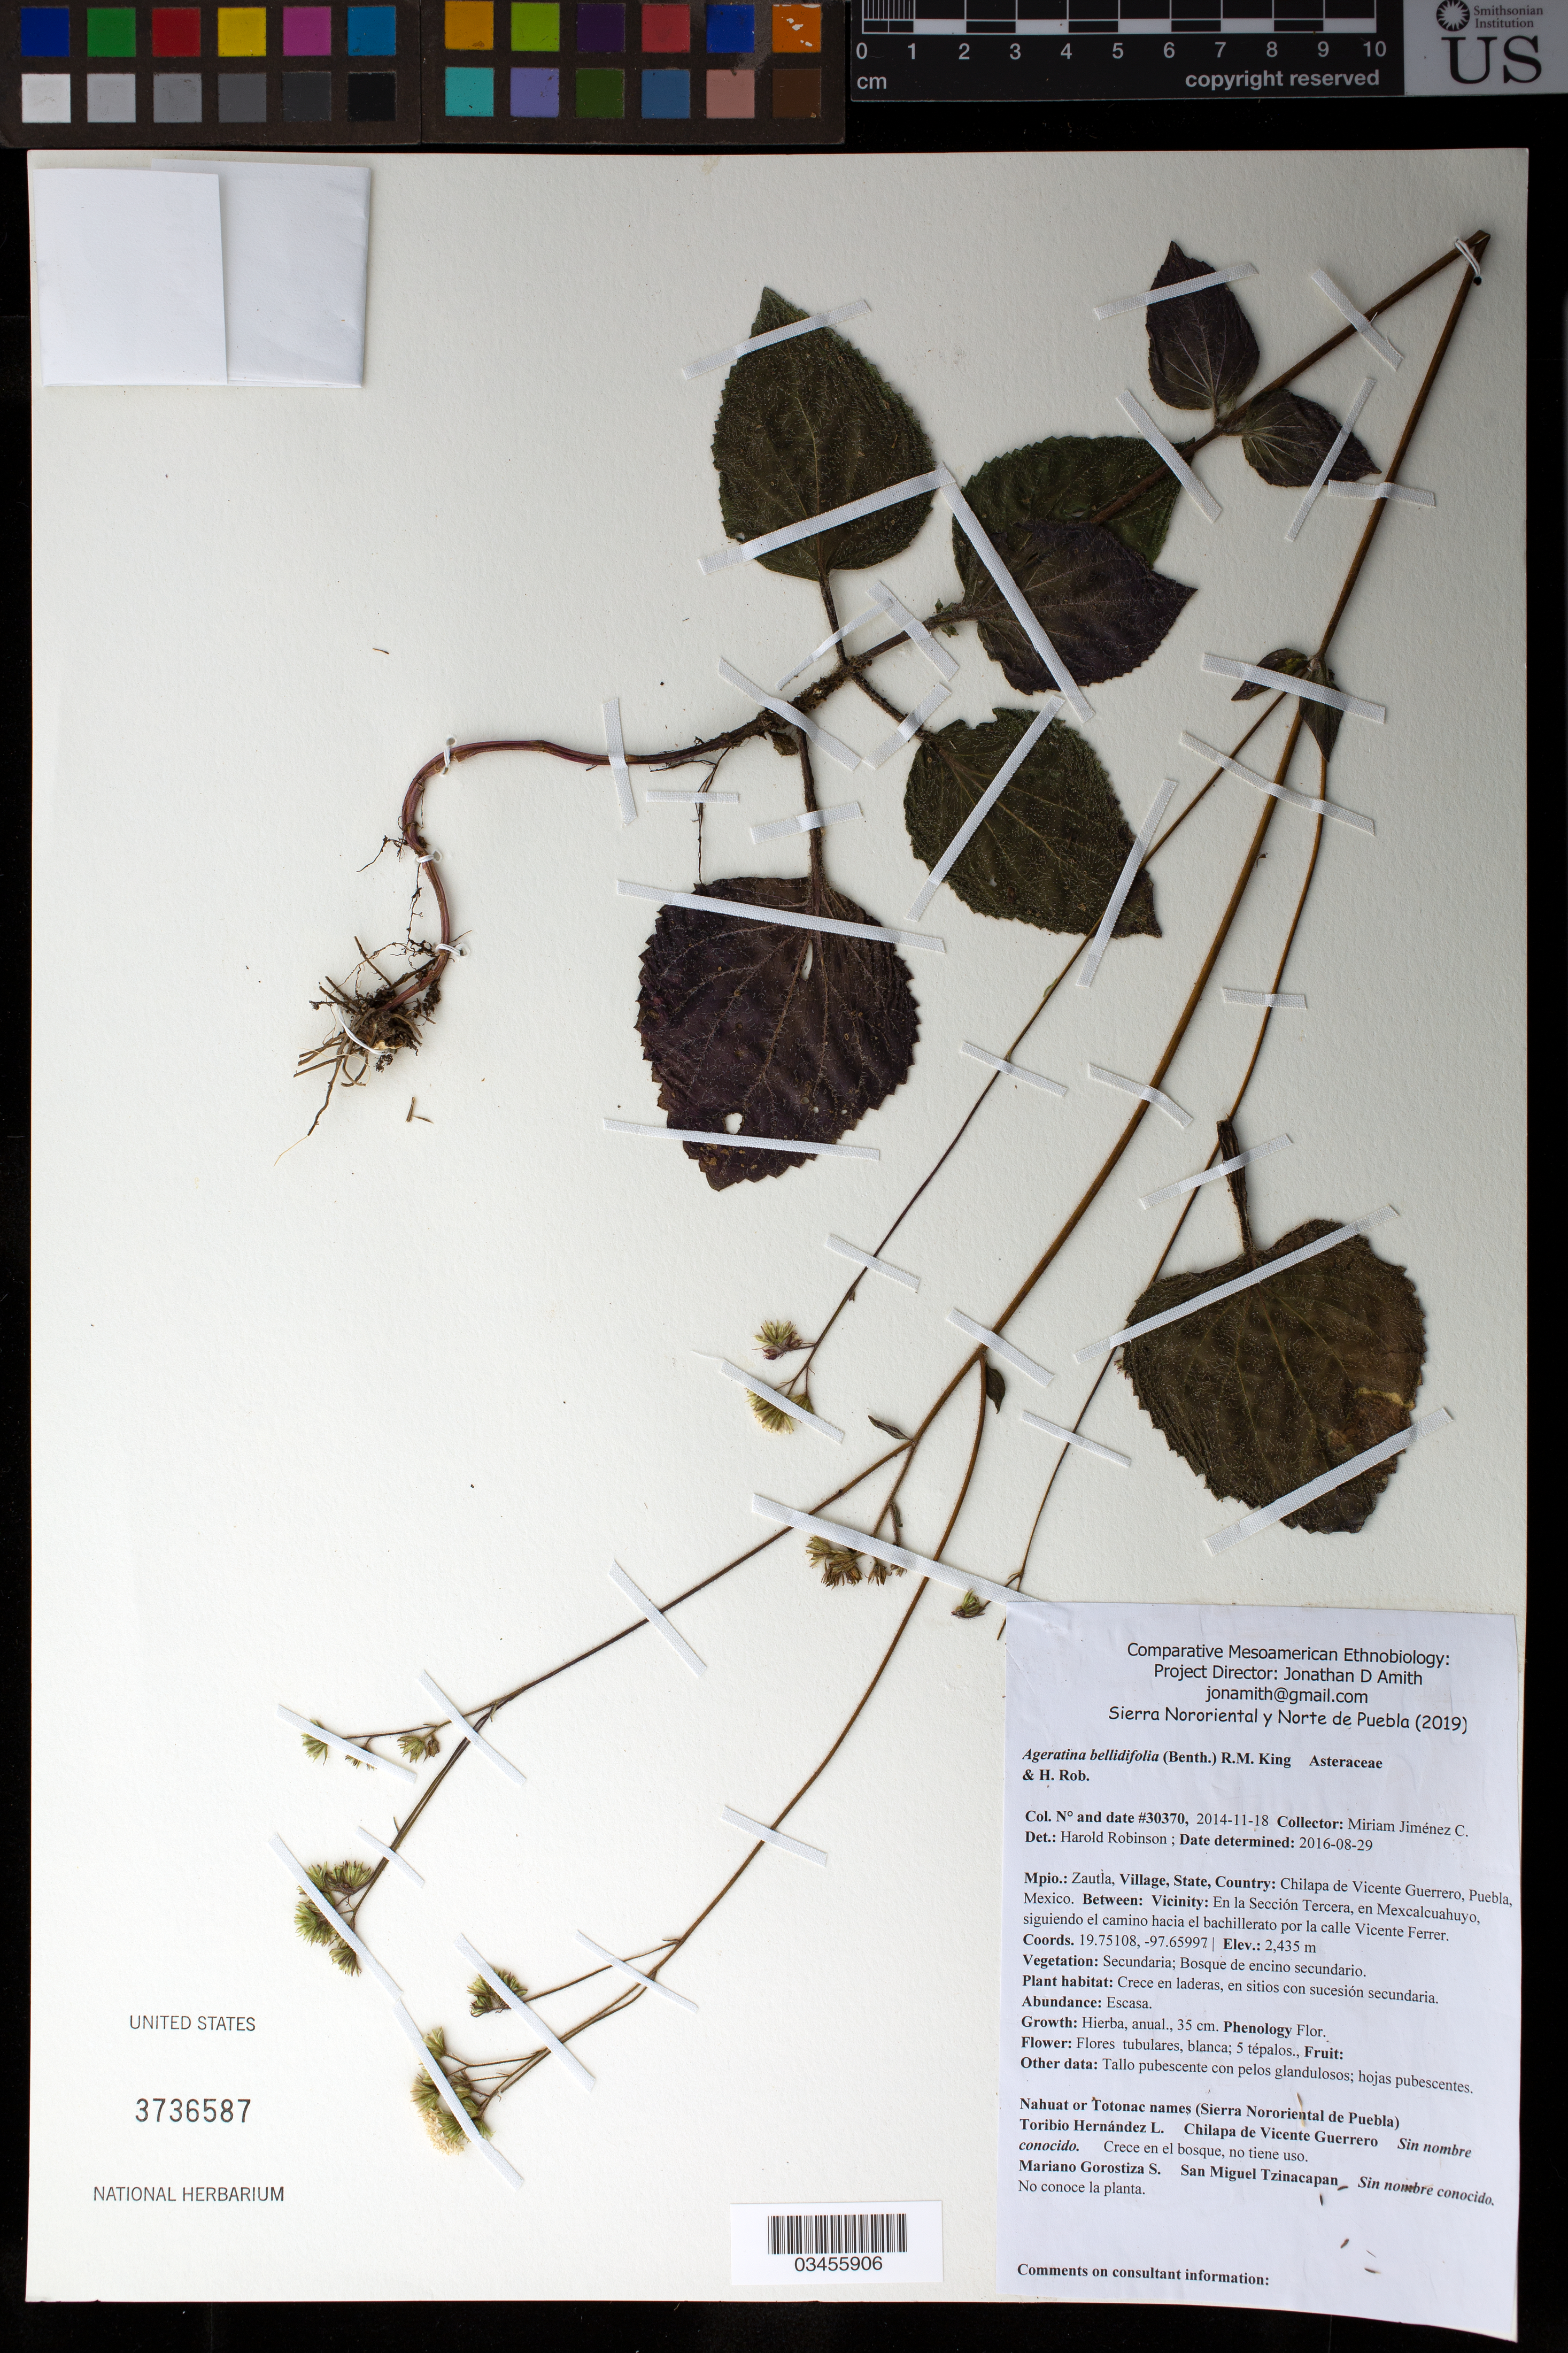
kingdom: Plantae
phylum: Tracheophyta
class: Magnoliopsida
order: Asterales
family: Asteraceae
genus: Ageratina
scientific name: Ageratina bellidifolia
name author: (Benth.) R.M. King & H. Rob.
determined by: Robinson, Harold E., (US)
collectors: M. Jiménez Chimil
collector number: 30370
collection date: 2014-11-18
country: México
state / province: Puebla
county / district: Zautla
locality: PUEBLO: Chilapa de Vicente Guerrero; LOCALIDAD EXACTA: En la Sección Tercera, en Mexcalcuahuyo, siguiendo el camino hacia el bachillerato por la calle Vicente Ferrer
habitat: Bosque de encino secundario; en laderas, en sitios con sucesión secundaria.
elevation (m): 2435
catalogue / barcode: US 3736587